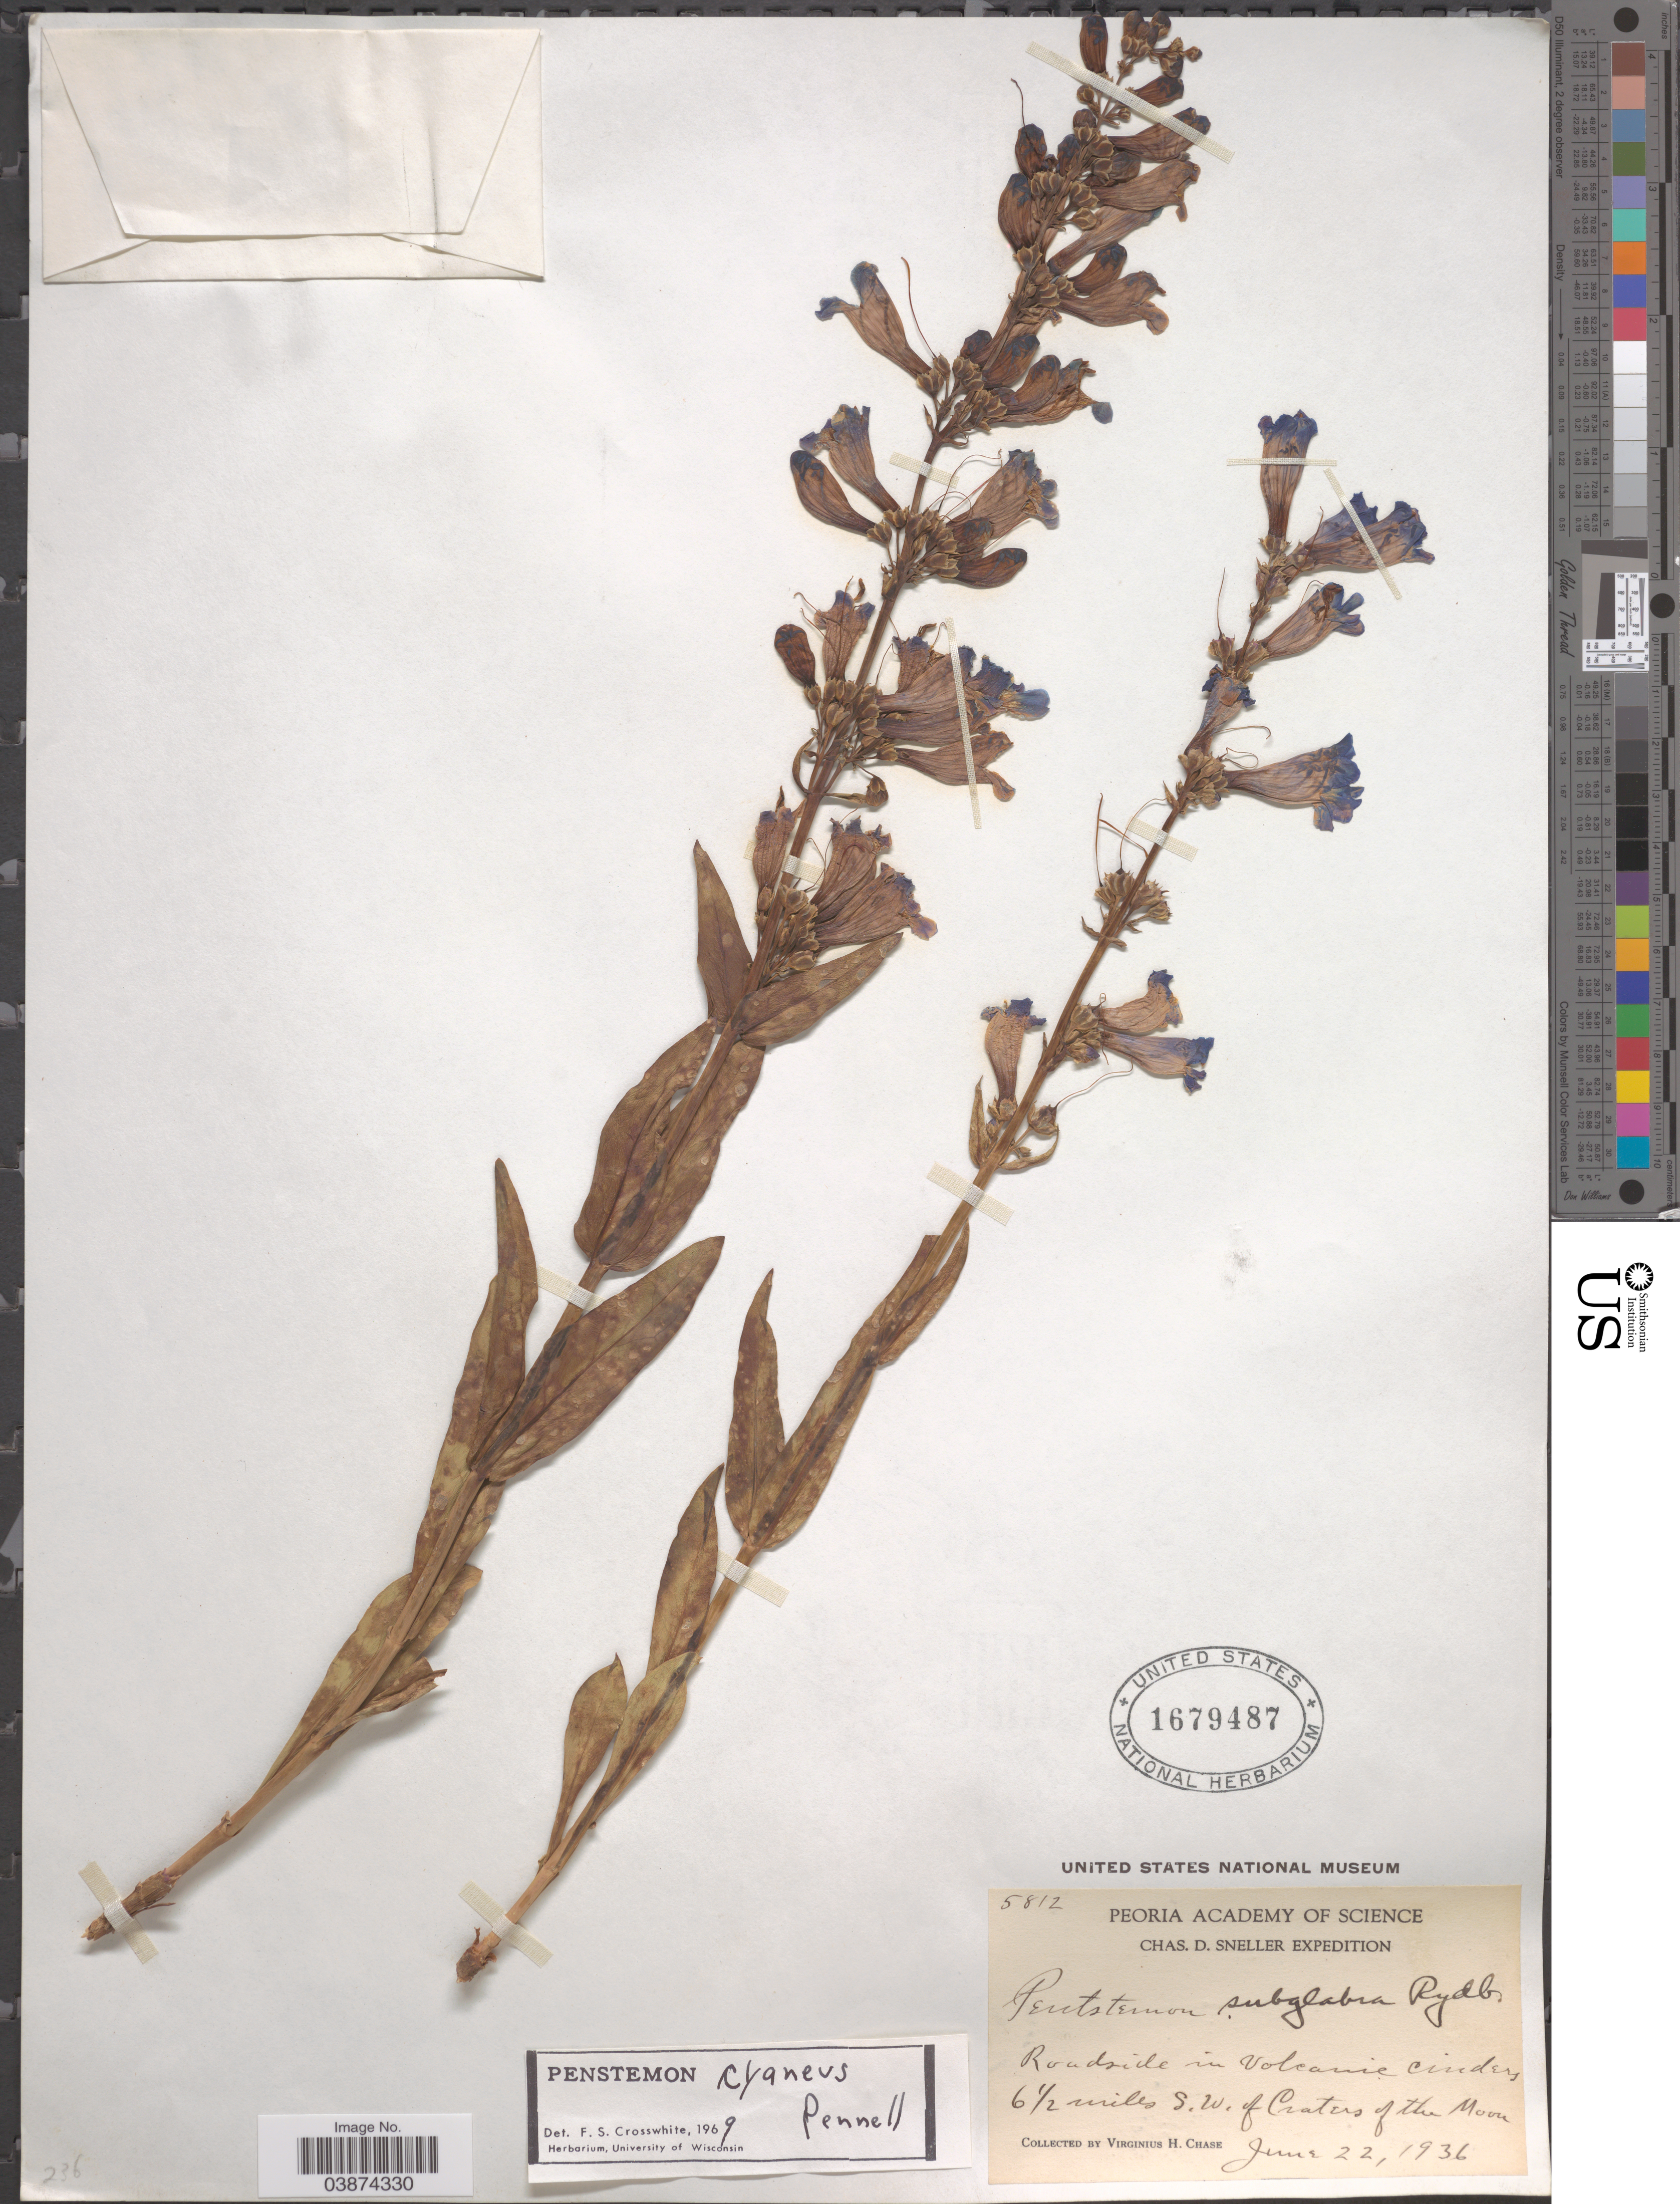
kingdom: Plantae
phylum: Tracheophyta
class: Magnoliopsida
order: Lamiales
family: Plantaginaceae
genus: Penstemon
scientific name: Penstemon cyaneus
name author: Pennell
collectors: V. H. Chase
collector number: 5812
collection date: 1936-06-22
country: United States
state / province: Idaho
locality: Roadside in Volcanic cinders, 6½ miles S.W. of Craters of the Moon.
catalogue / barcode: US 1679487